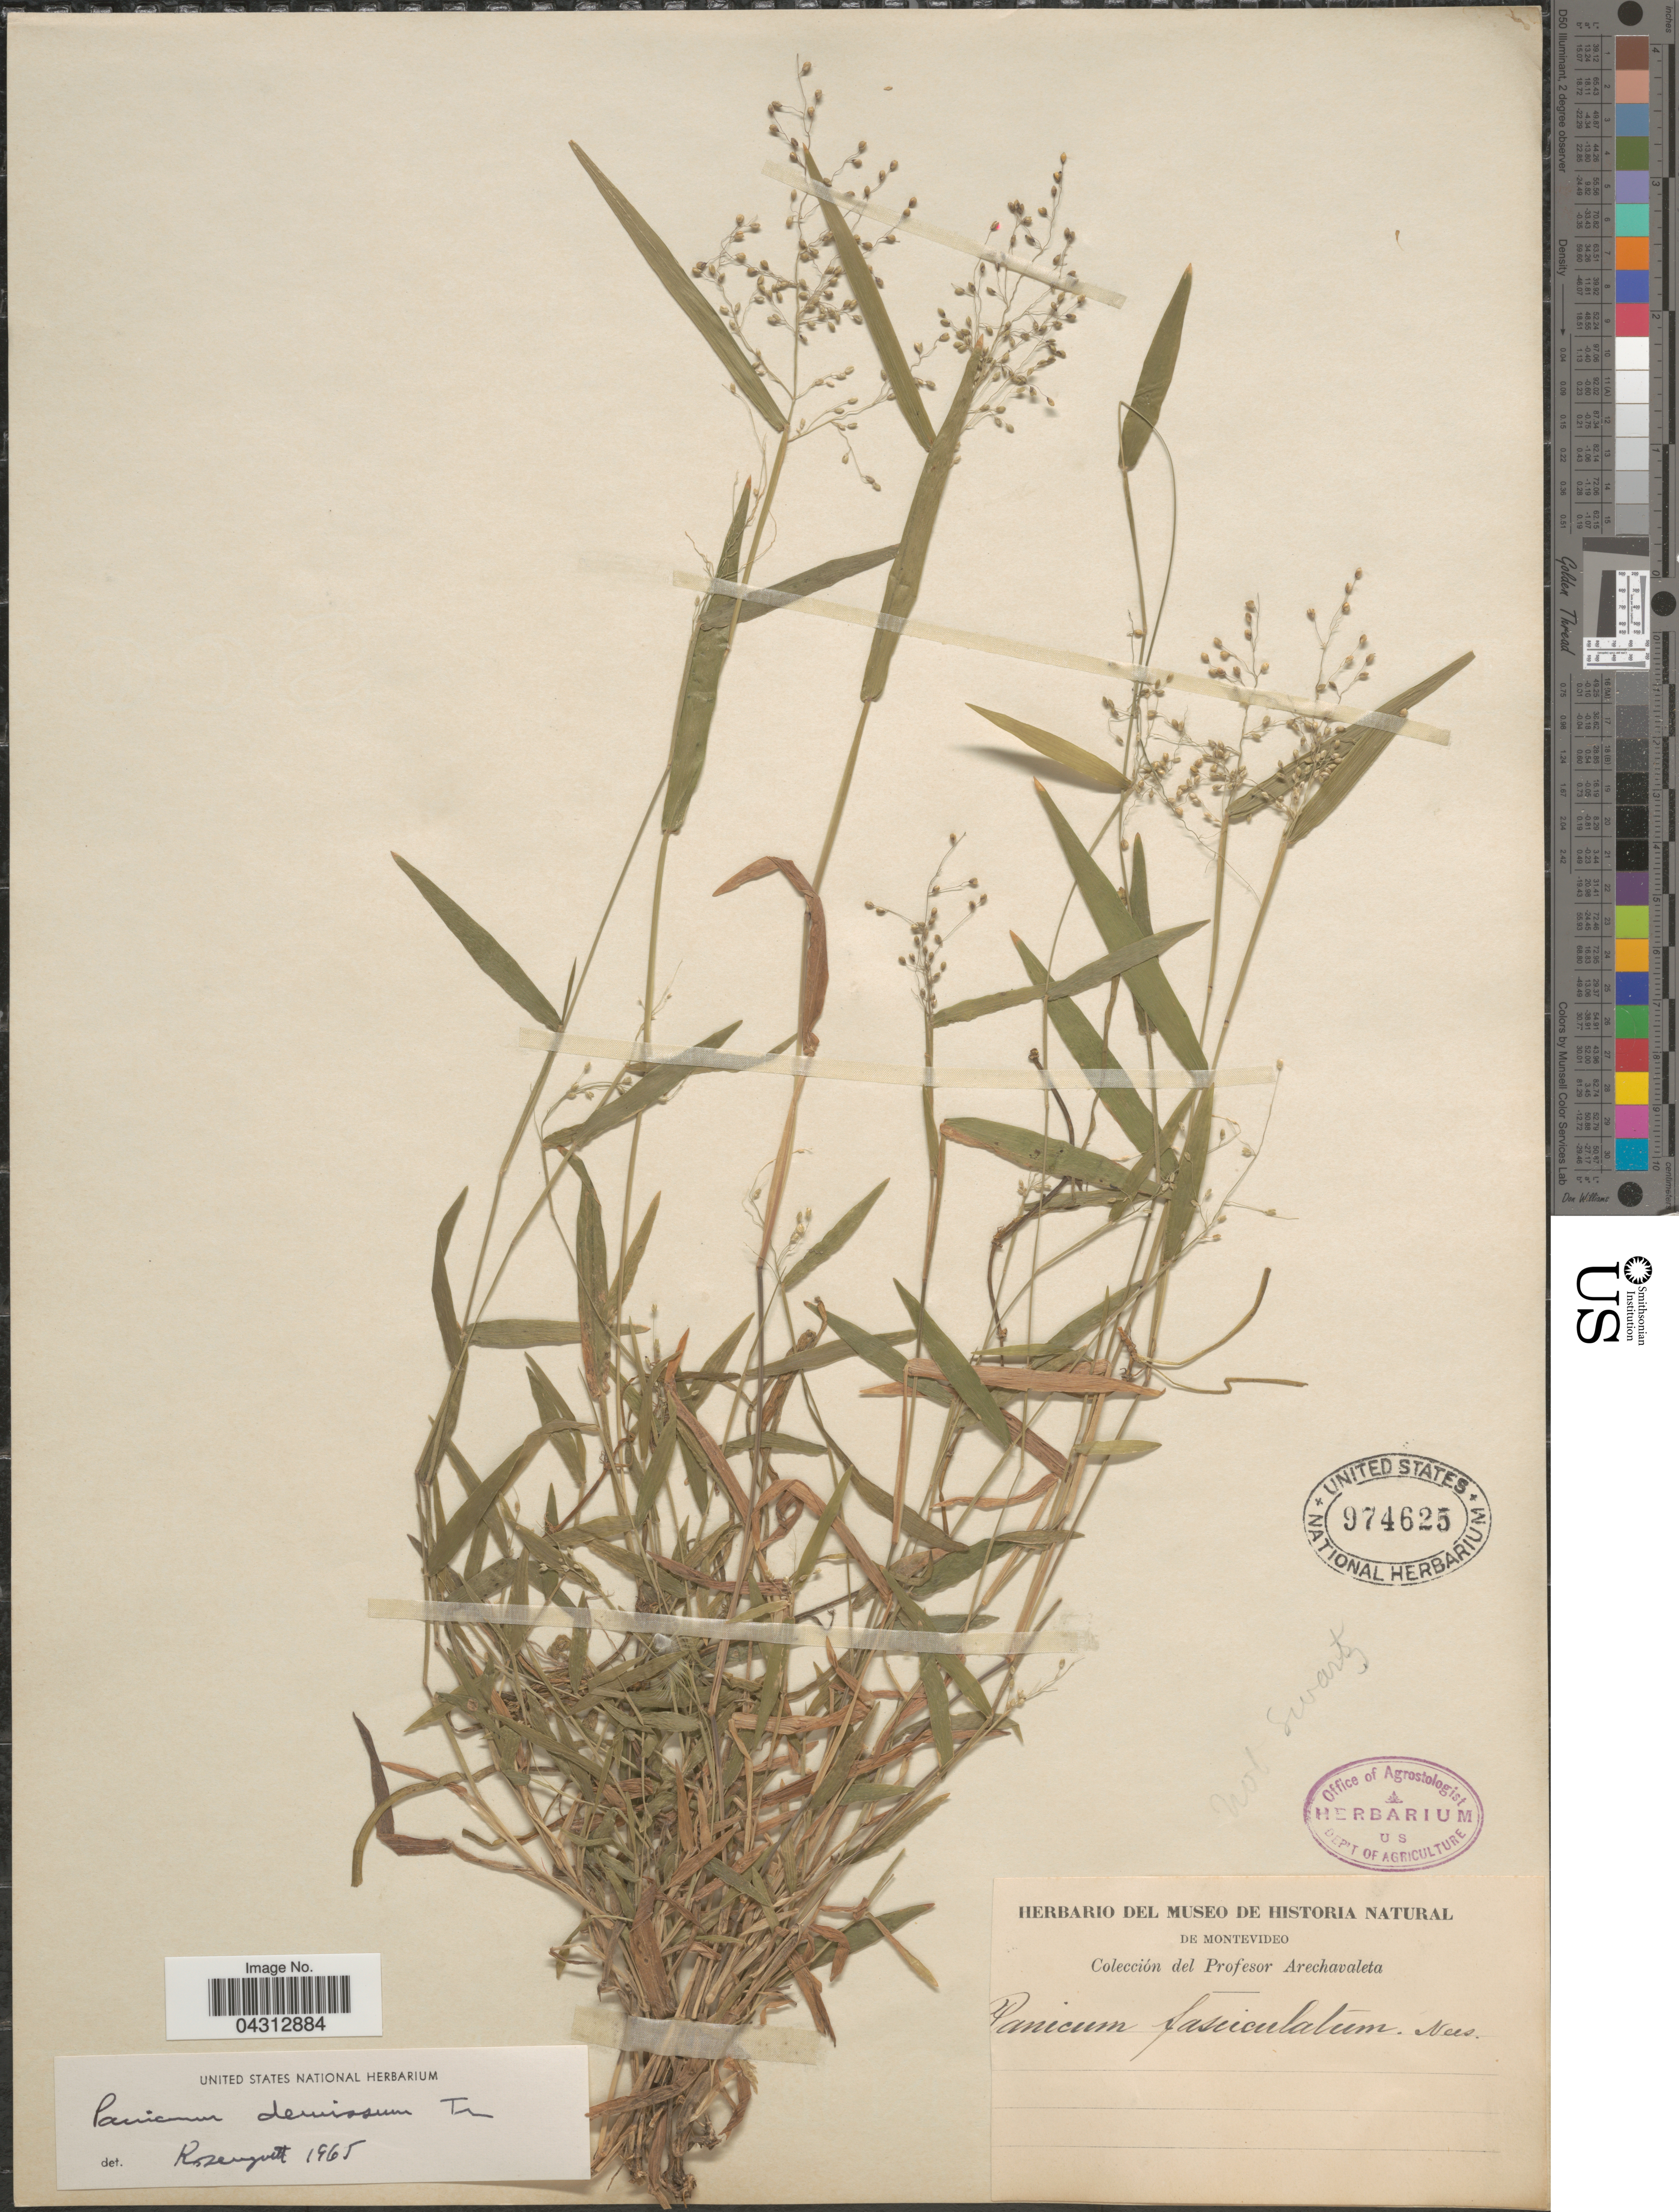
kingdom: Plantae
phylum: Tracheophyta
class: Liliopsida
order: Poales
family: Poaceae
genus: Dichanthelium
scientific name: Dichanthelium sabulorum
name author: (Lam.) Gould & C.A. Clark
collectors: Arechavaleta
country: Uruguay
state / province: Montevideo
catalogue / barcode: US 974625